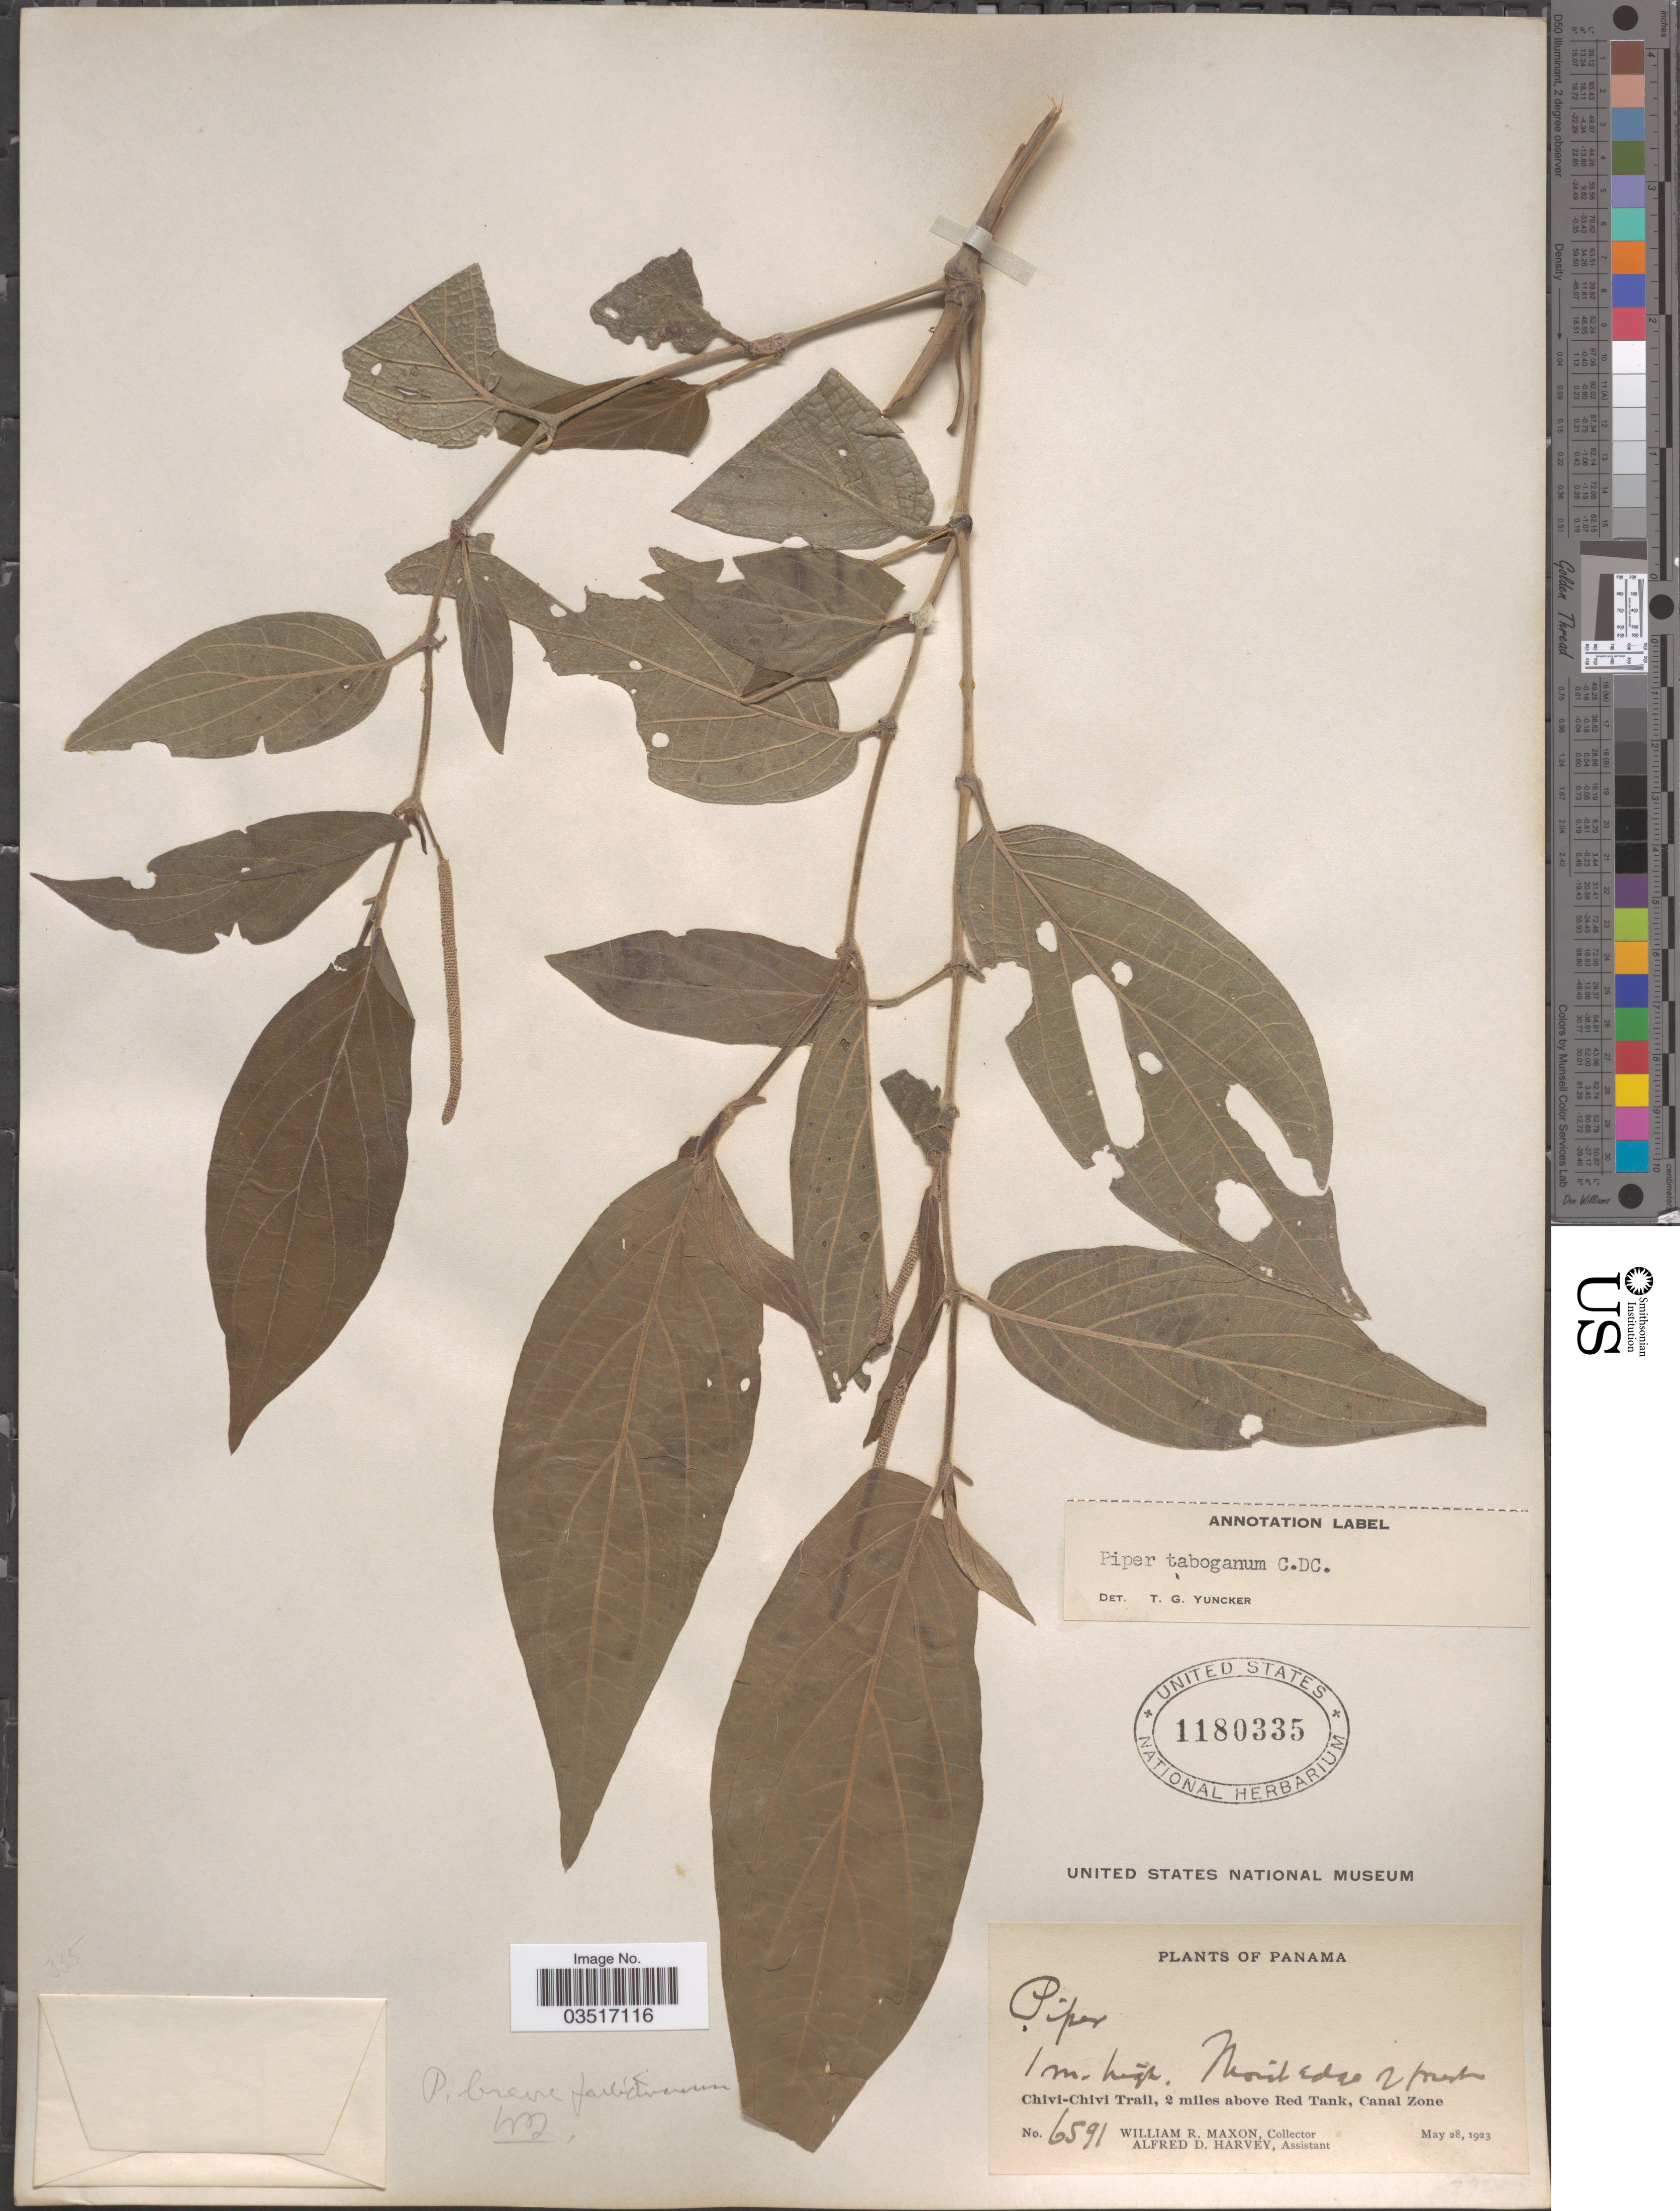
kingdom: Plantae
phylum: Tracheophyta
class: Magnoliopsida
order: Piperales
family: Piperaceae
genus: Piper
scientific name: Piper taboganum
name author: C. DC.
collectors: W. R. Maxon & A. D. Harvey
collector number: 6591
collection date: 1923-05-28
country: Panama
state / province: Colón / Panamá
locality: Chivi-Chivi Trail, 2 miles above Red Tank, Canal Zone.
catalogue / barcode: US 1180335